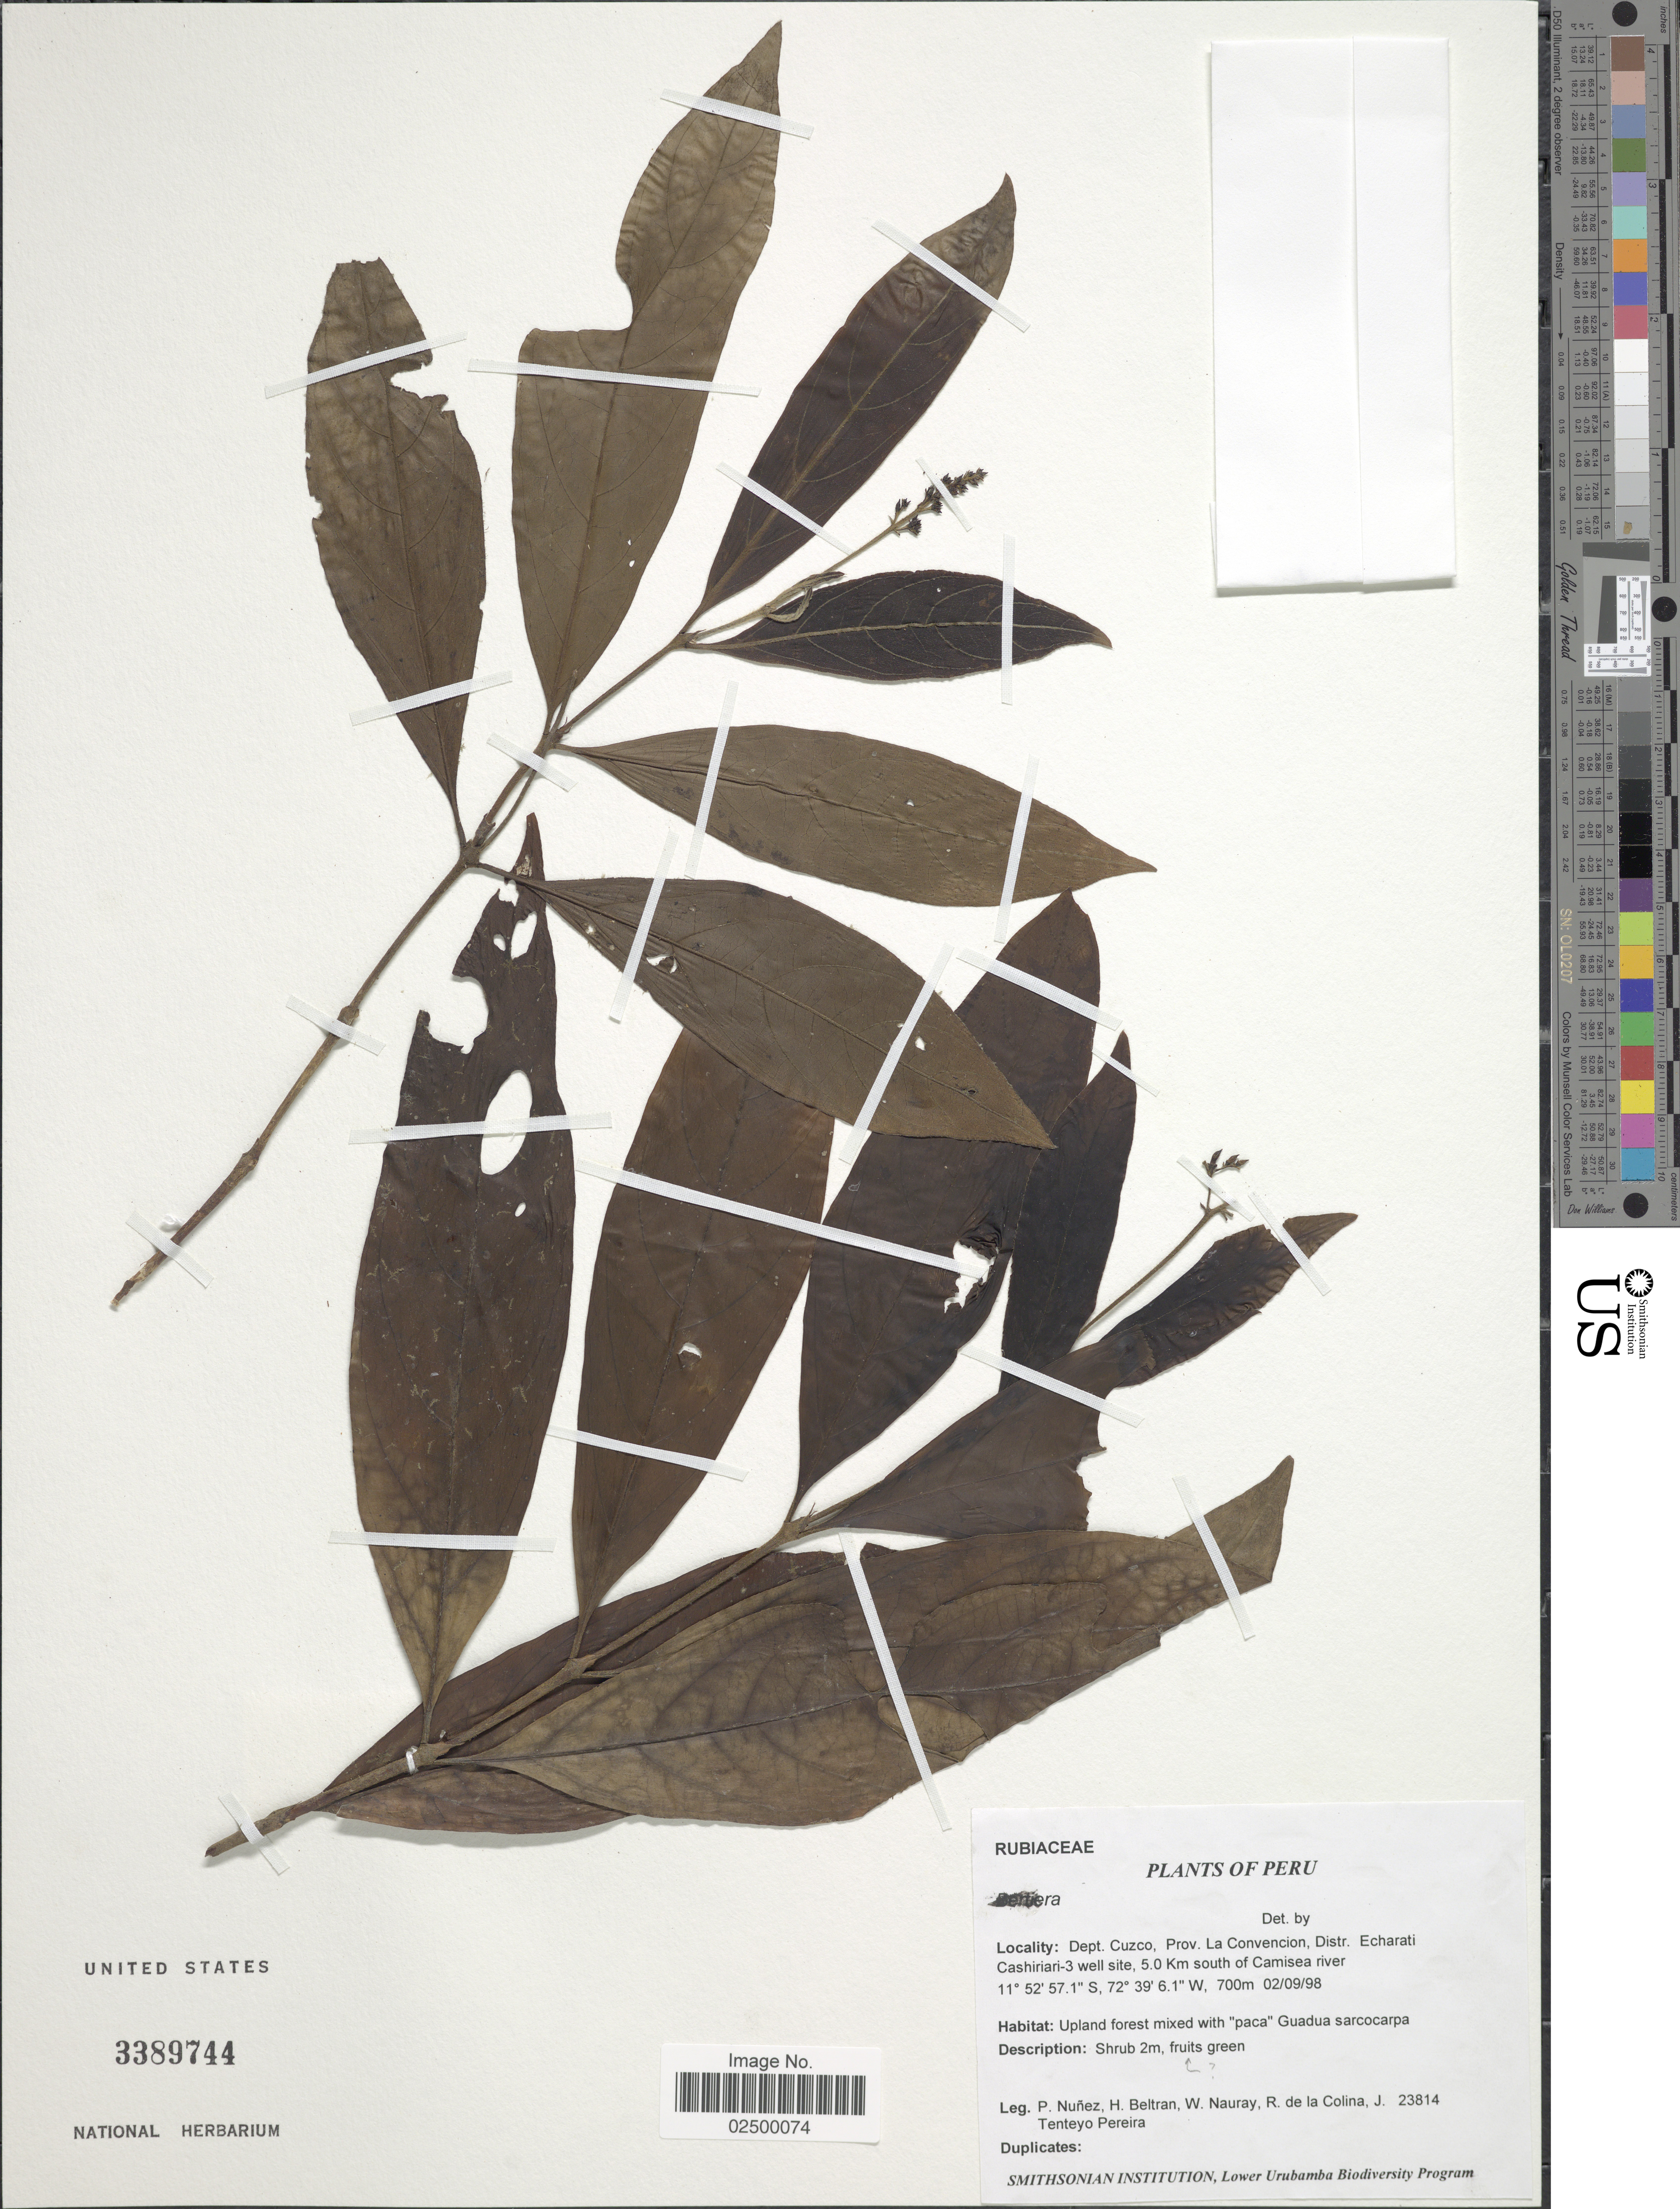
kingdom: Plantae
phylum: Tracheophyta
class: Magnoliopsida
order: Gentianales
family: Rubiaceae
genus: Bertiera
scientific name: Bertiera sp.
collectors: P. Nuñez V., H. Beltran, W. Nauray, R. Colina & Tenteyo Periera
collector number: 23814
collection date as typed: Transcribed d/m/y: 2/9/98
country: Peru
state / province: Cusco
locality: Prov. La Convencion, Distr. Echarati Cashiriari-3 well site, 5.0 km south of Camisea river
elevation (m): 700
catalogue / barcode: US 3389744